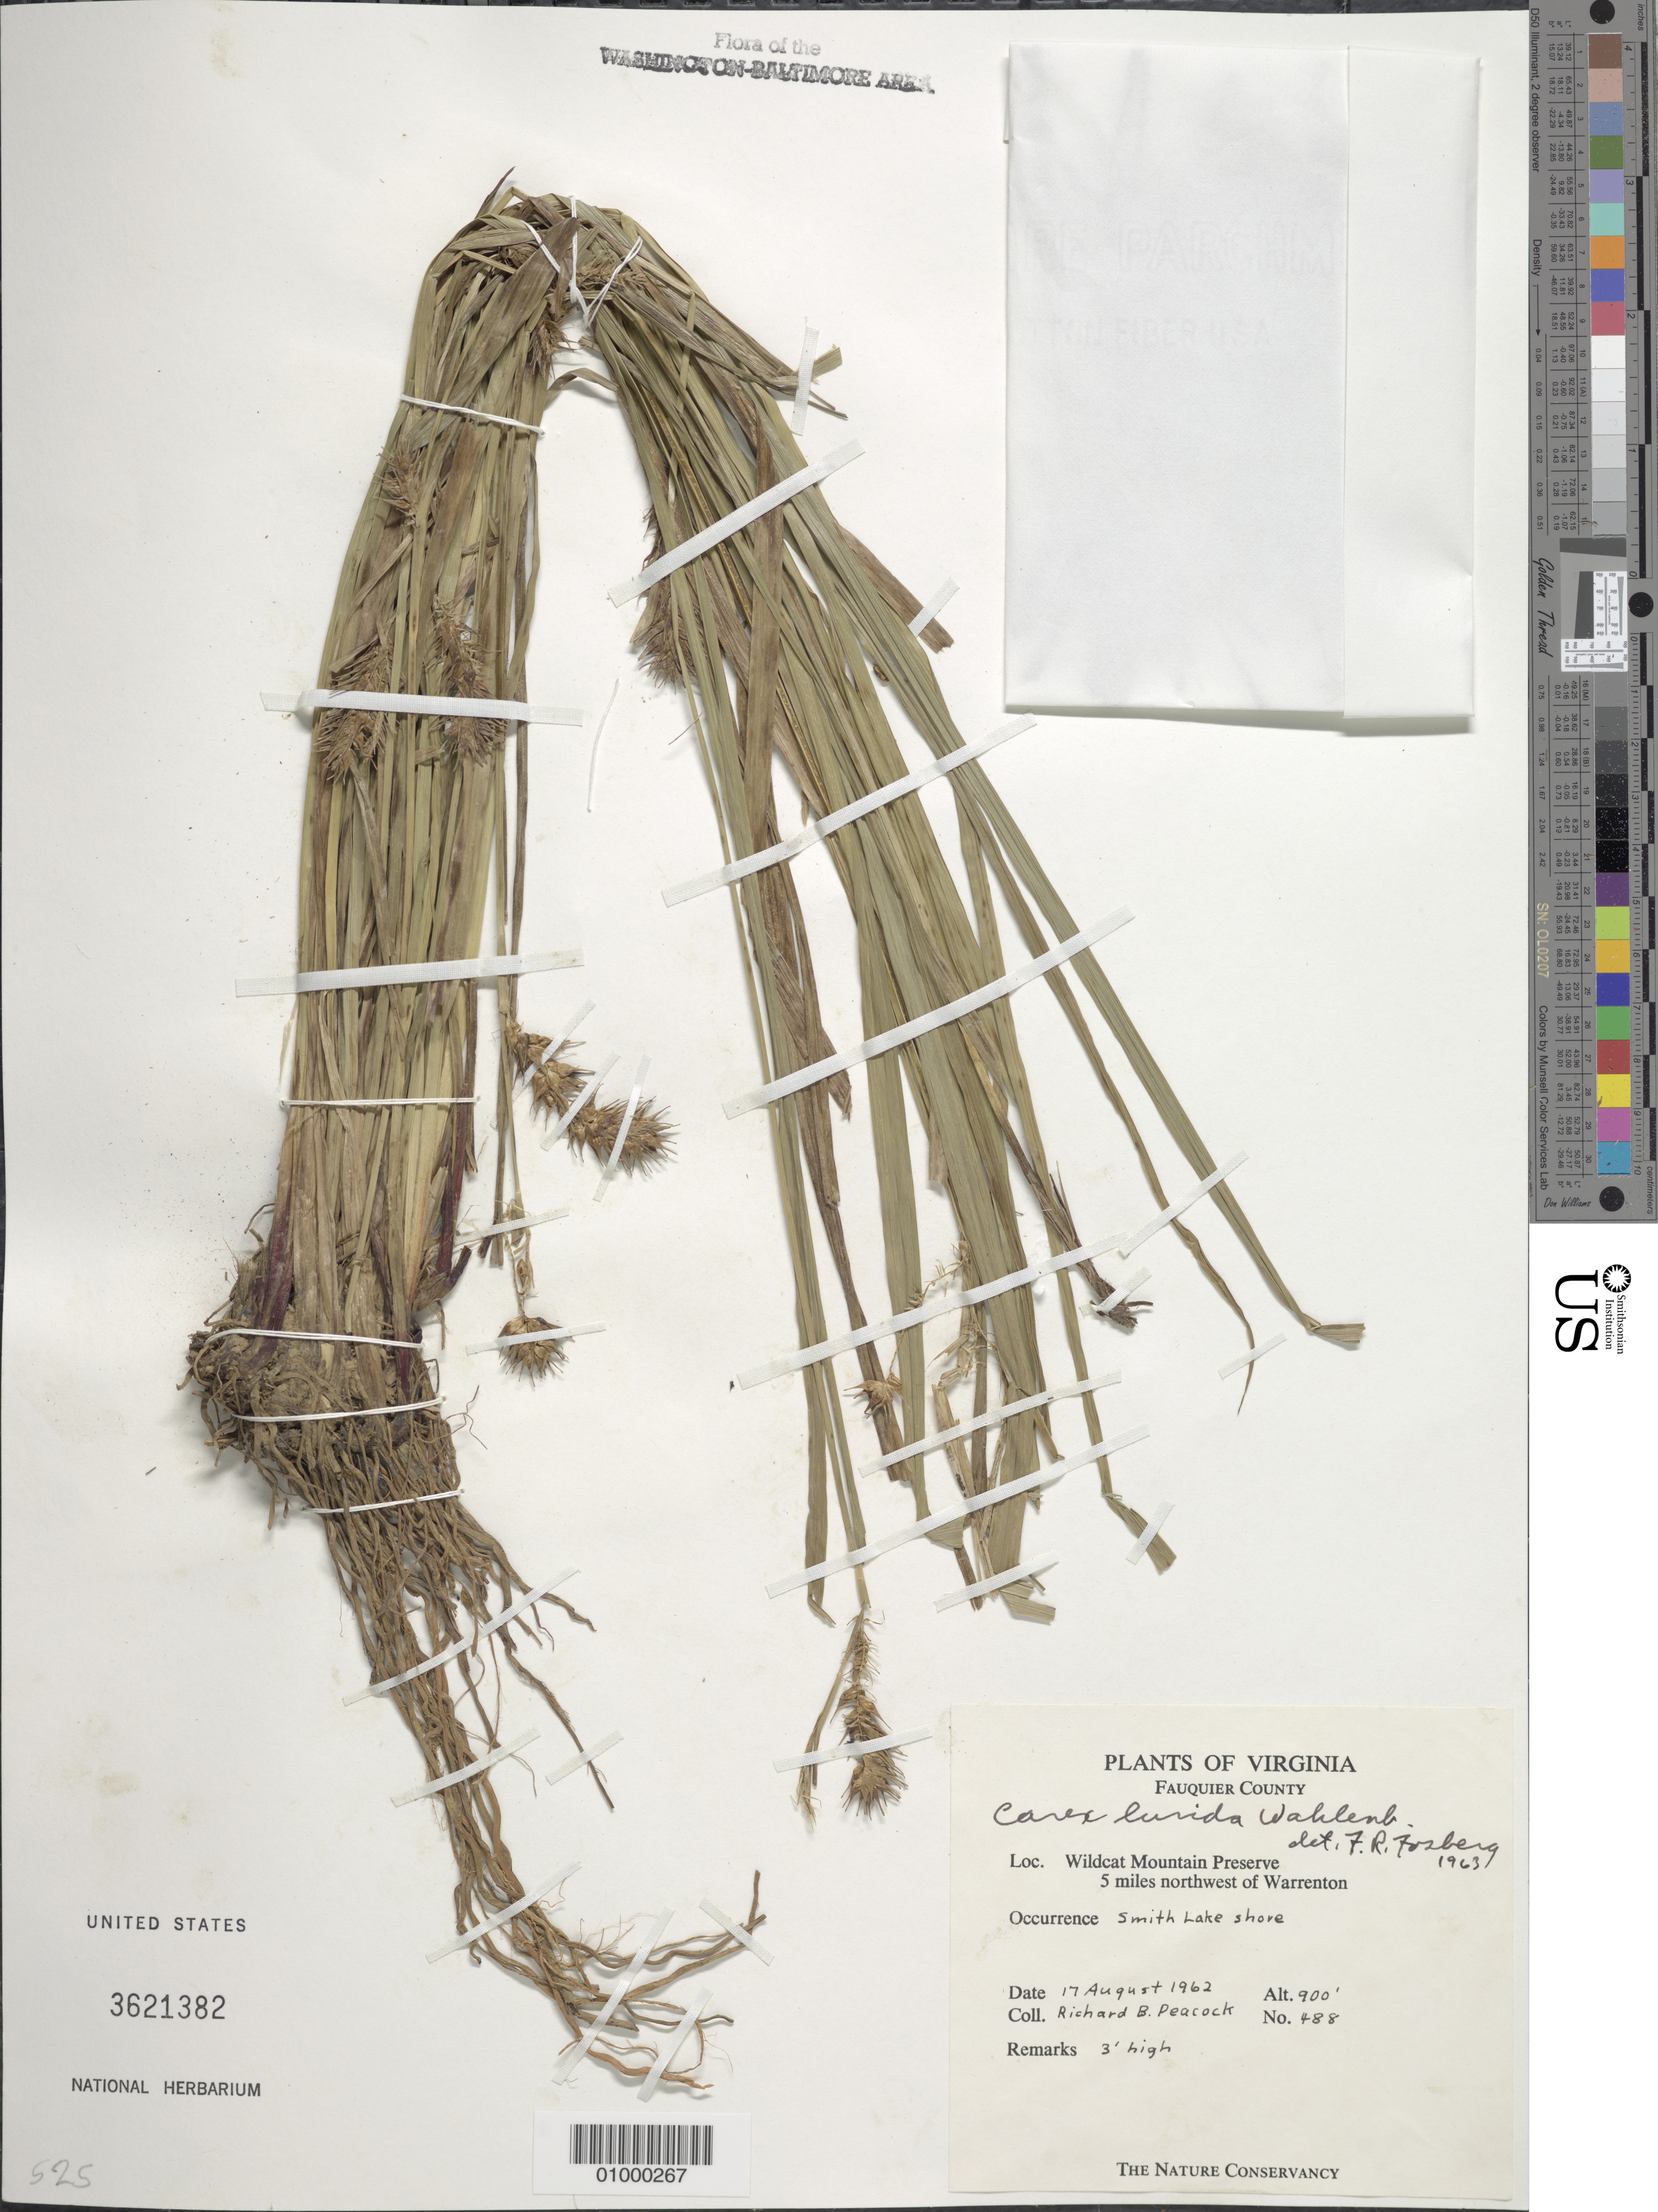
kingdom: Plantae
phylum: Tracheophyta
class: Liliopsida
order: Poales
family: Cyperaceae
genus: Carex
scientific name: Carex lurida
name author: Wahlenb.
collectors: R. Peacock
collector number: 495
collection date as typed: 17 Aug 1962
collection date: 1962-08-17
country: United States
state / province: Virginia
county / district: Fauquier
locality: Wildcat Mountain Preserve, 5 miles northwest of Warrenton, Smith Lake Shore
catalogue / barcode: US 3621382